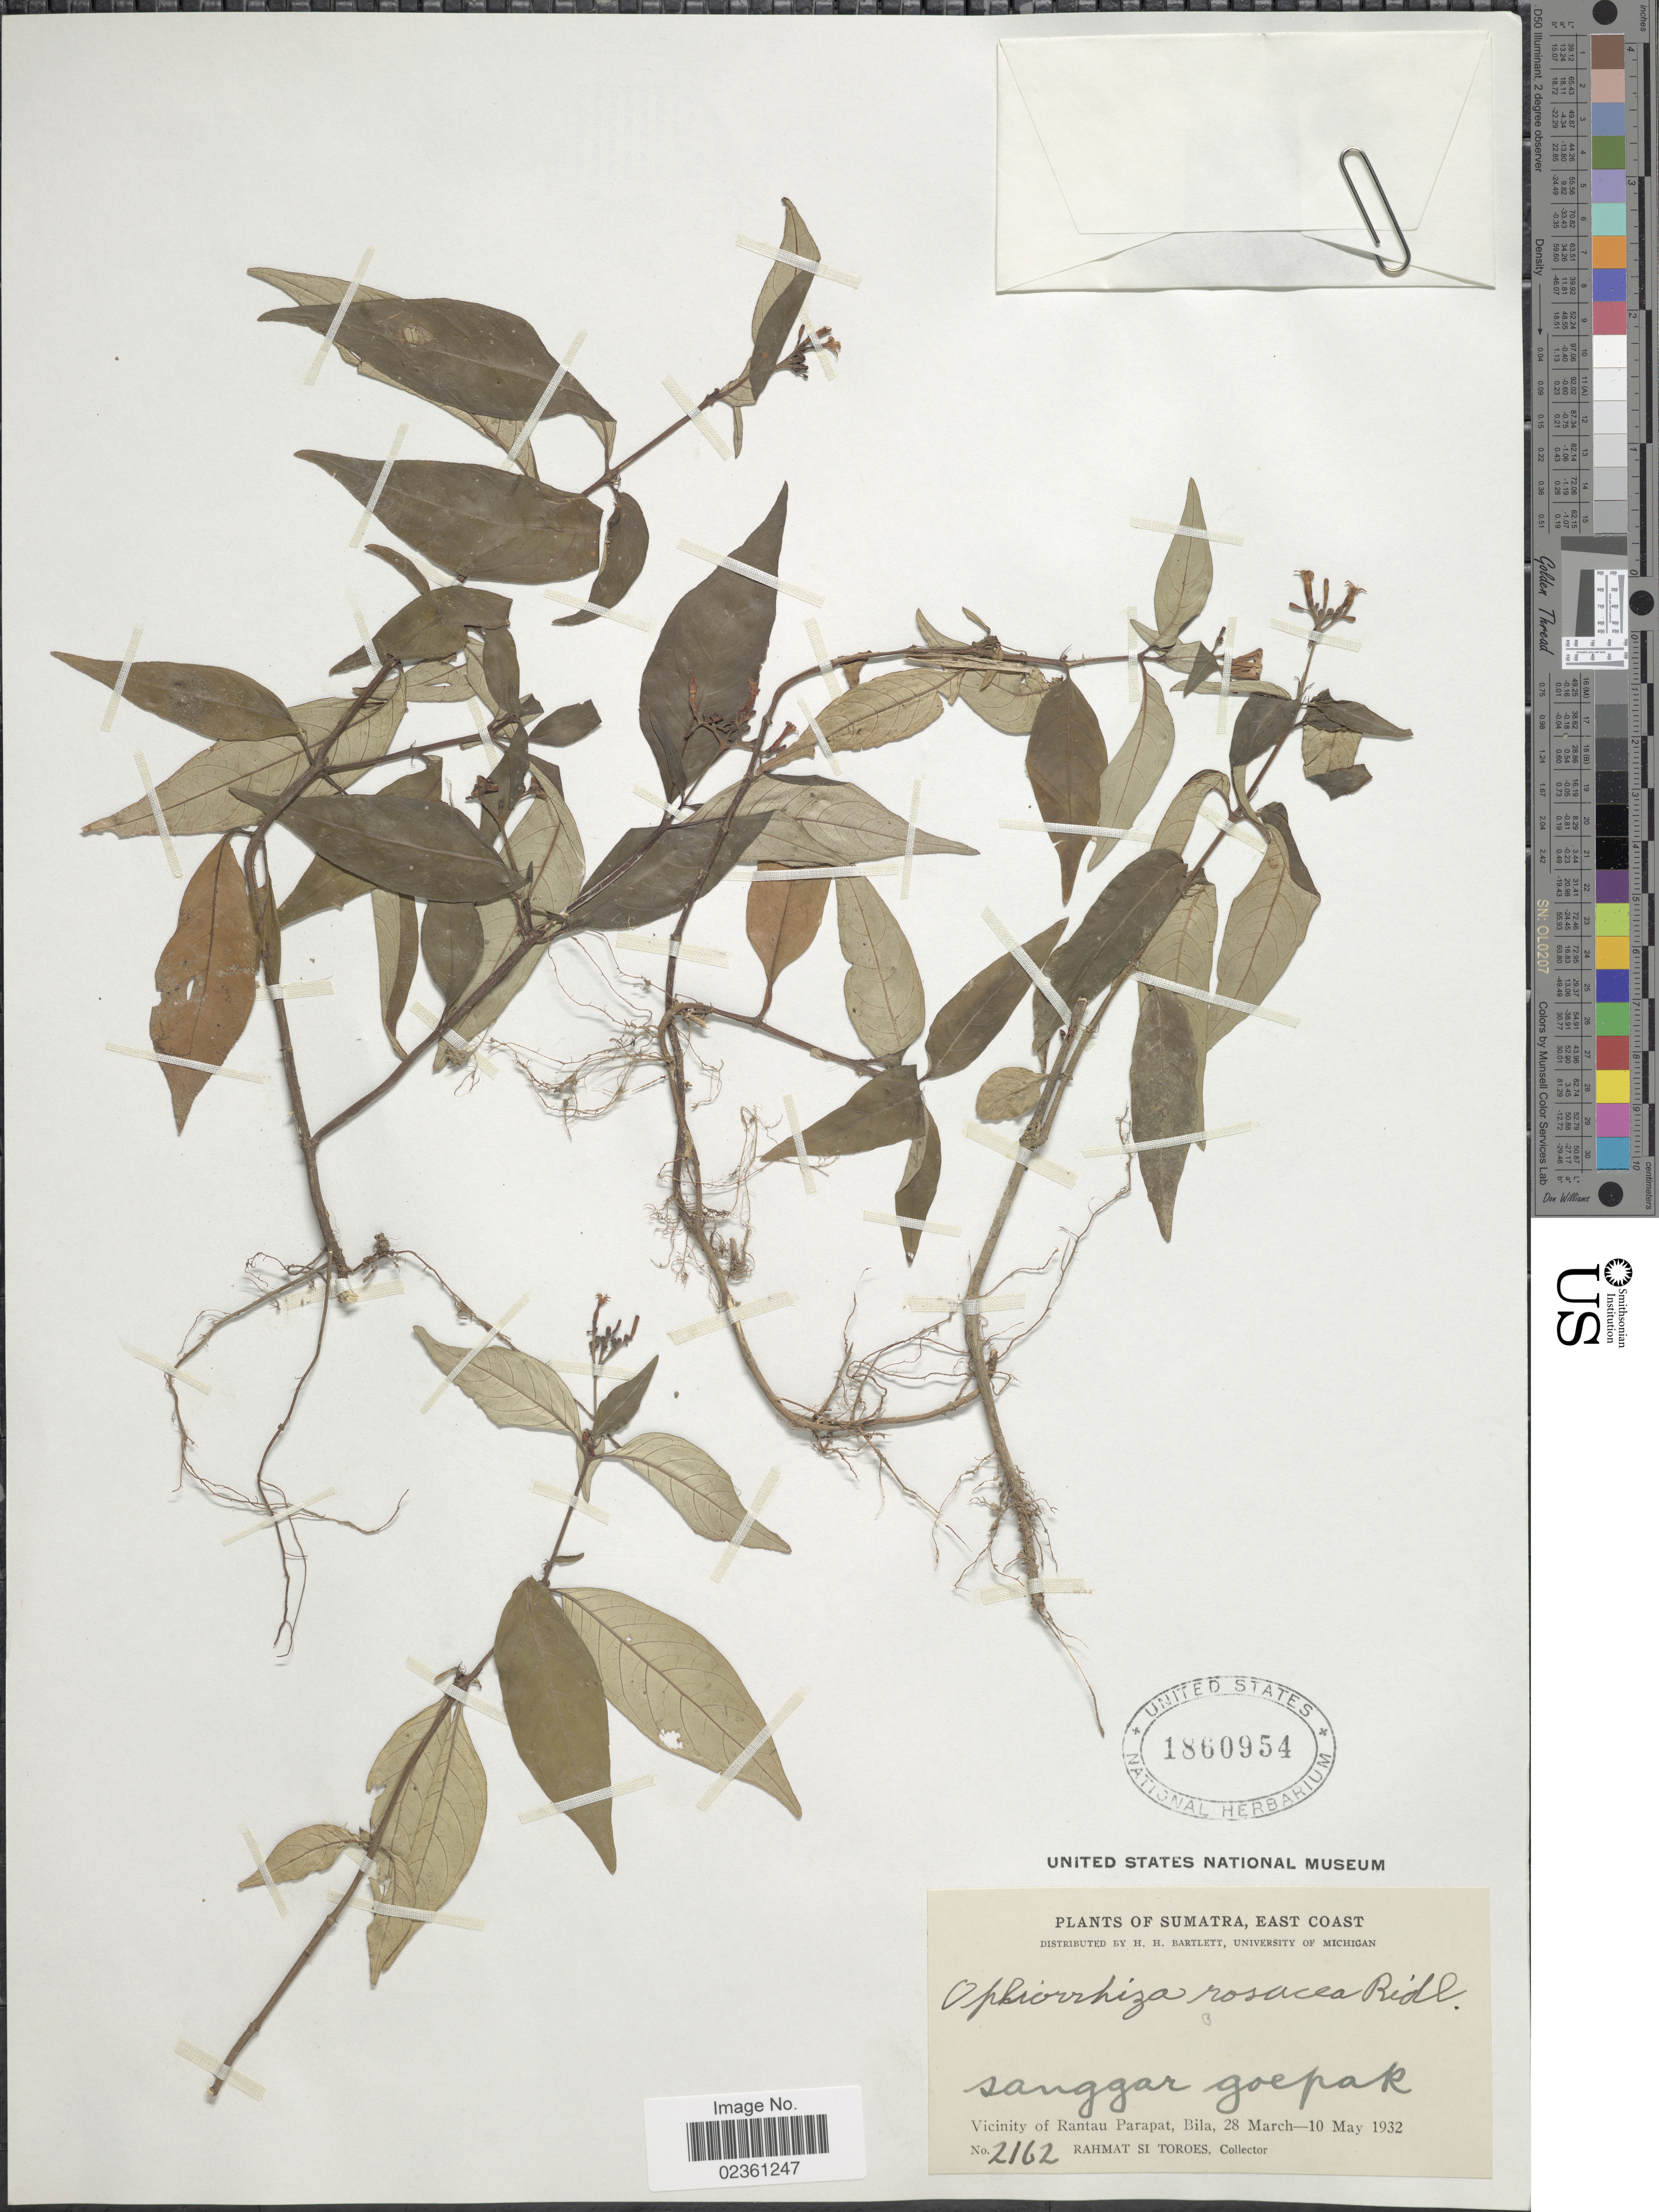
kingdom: Plantae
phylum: Tracheophyta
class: Magnoliopsida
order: Gentianales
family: Rubiaceae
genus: Ophiorrhiza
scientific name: Ophiorrhiza rosacea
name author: Ridl.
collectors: Rahmat Si Boeea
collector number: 2162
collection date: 1932-03-28/1932-05-10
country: Indonesia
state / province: Sumatra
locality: East Coast, Sanggar Goepak, Vicinity of Rantau Parapat, Bila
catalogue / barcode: US 1860954